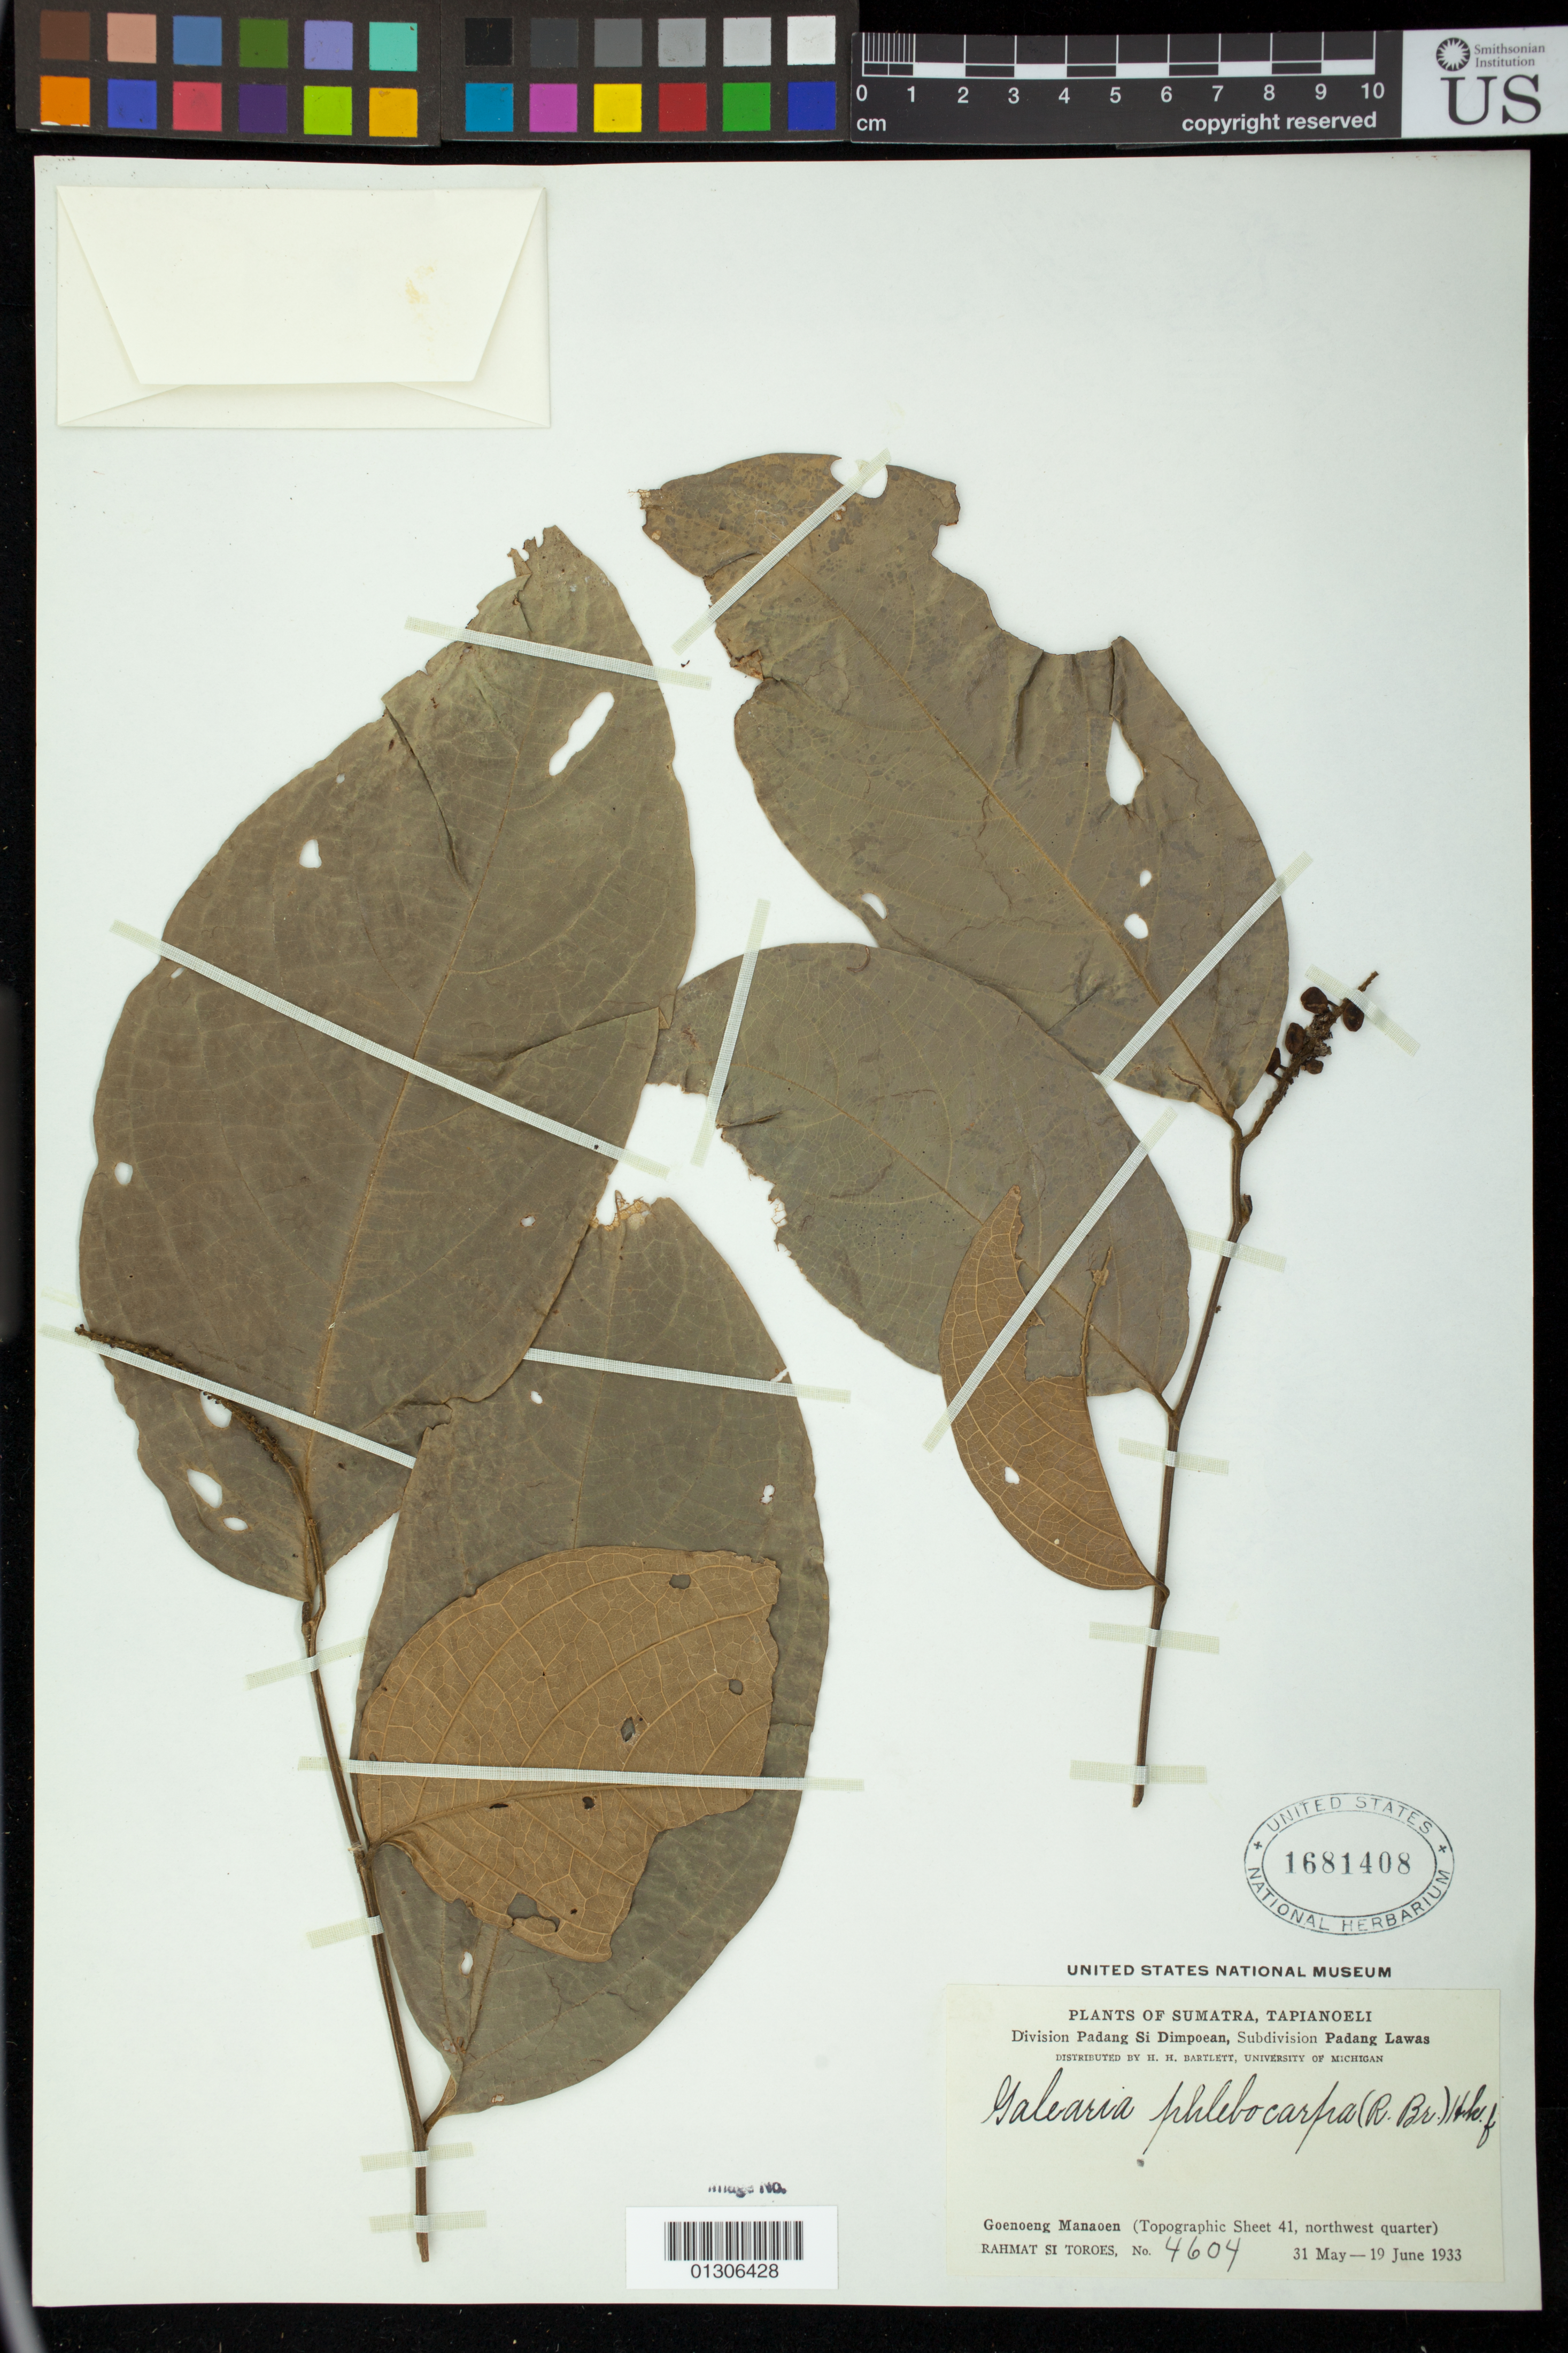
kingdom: Plantae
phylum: Tracheophyta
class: Magnoliopsida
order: Malpighiales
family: Pandaceae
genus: Galearia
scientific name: Galearia fulva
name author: (Tul.) Miq.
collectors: Rahmat Si Boeea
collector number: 4604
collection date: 1933-05-31/1933-06-19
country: Indonesia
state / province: Sumatra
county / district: Sumatera Utara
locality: Subdivision Padang Lawas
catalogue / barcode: US 1681408